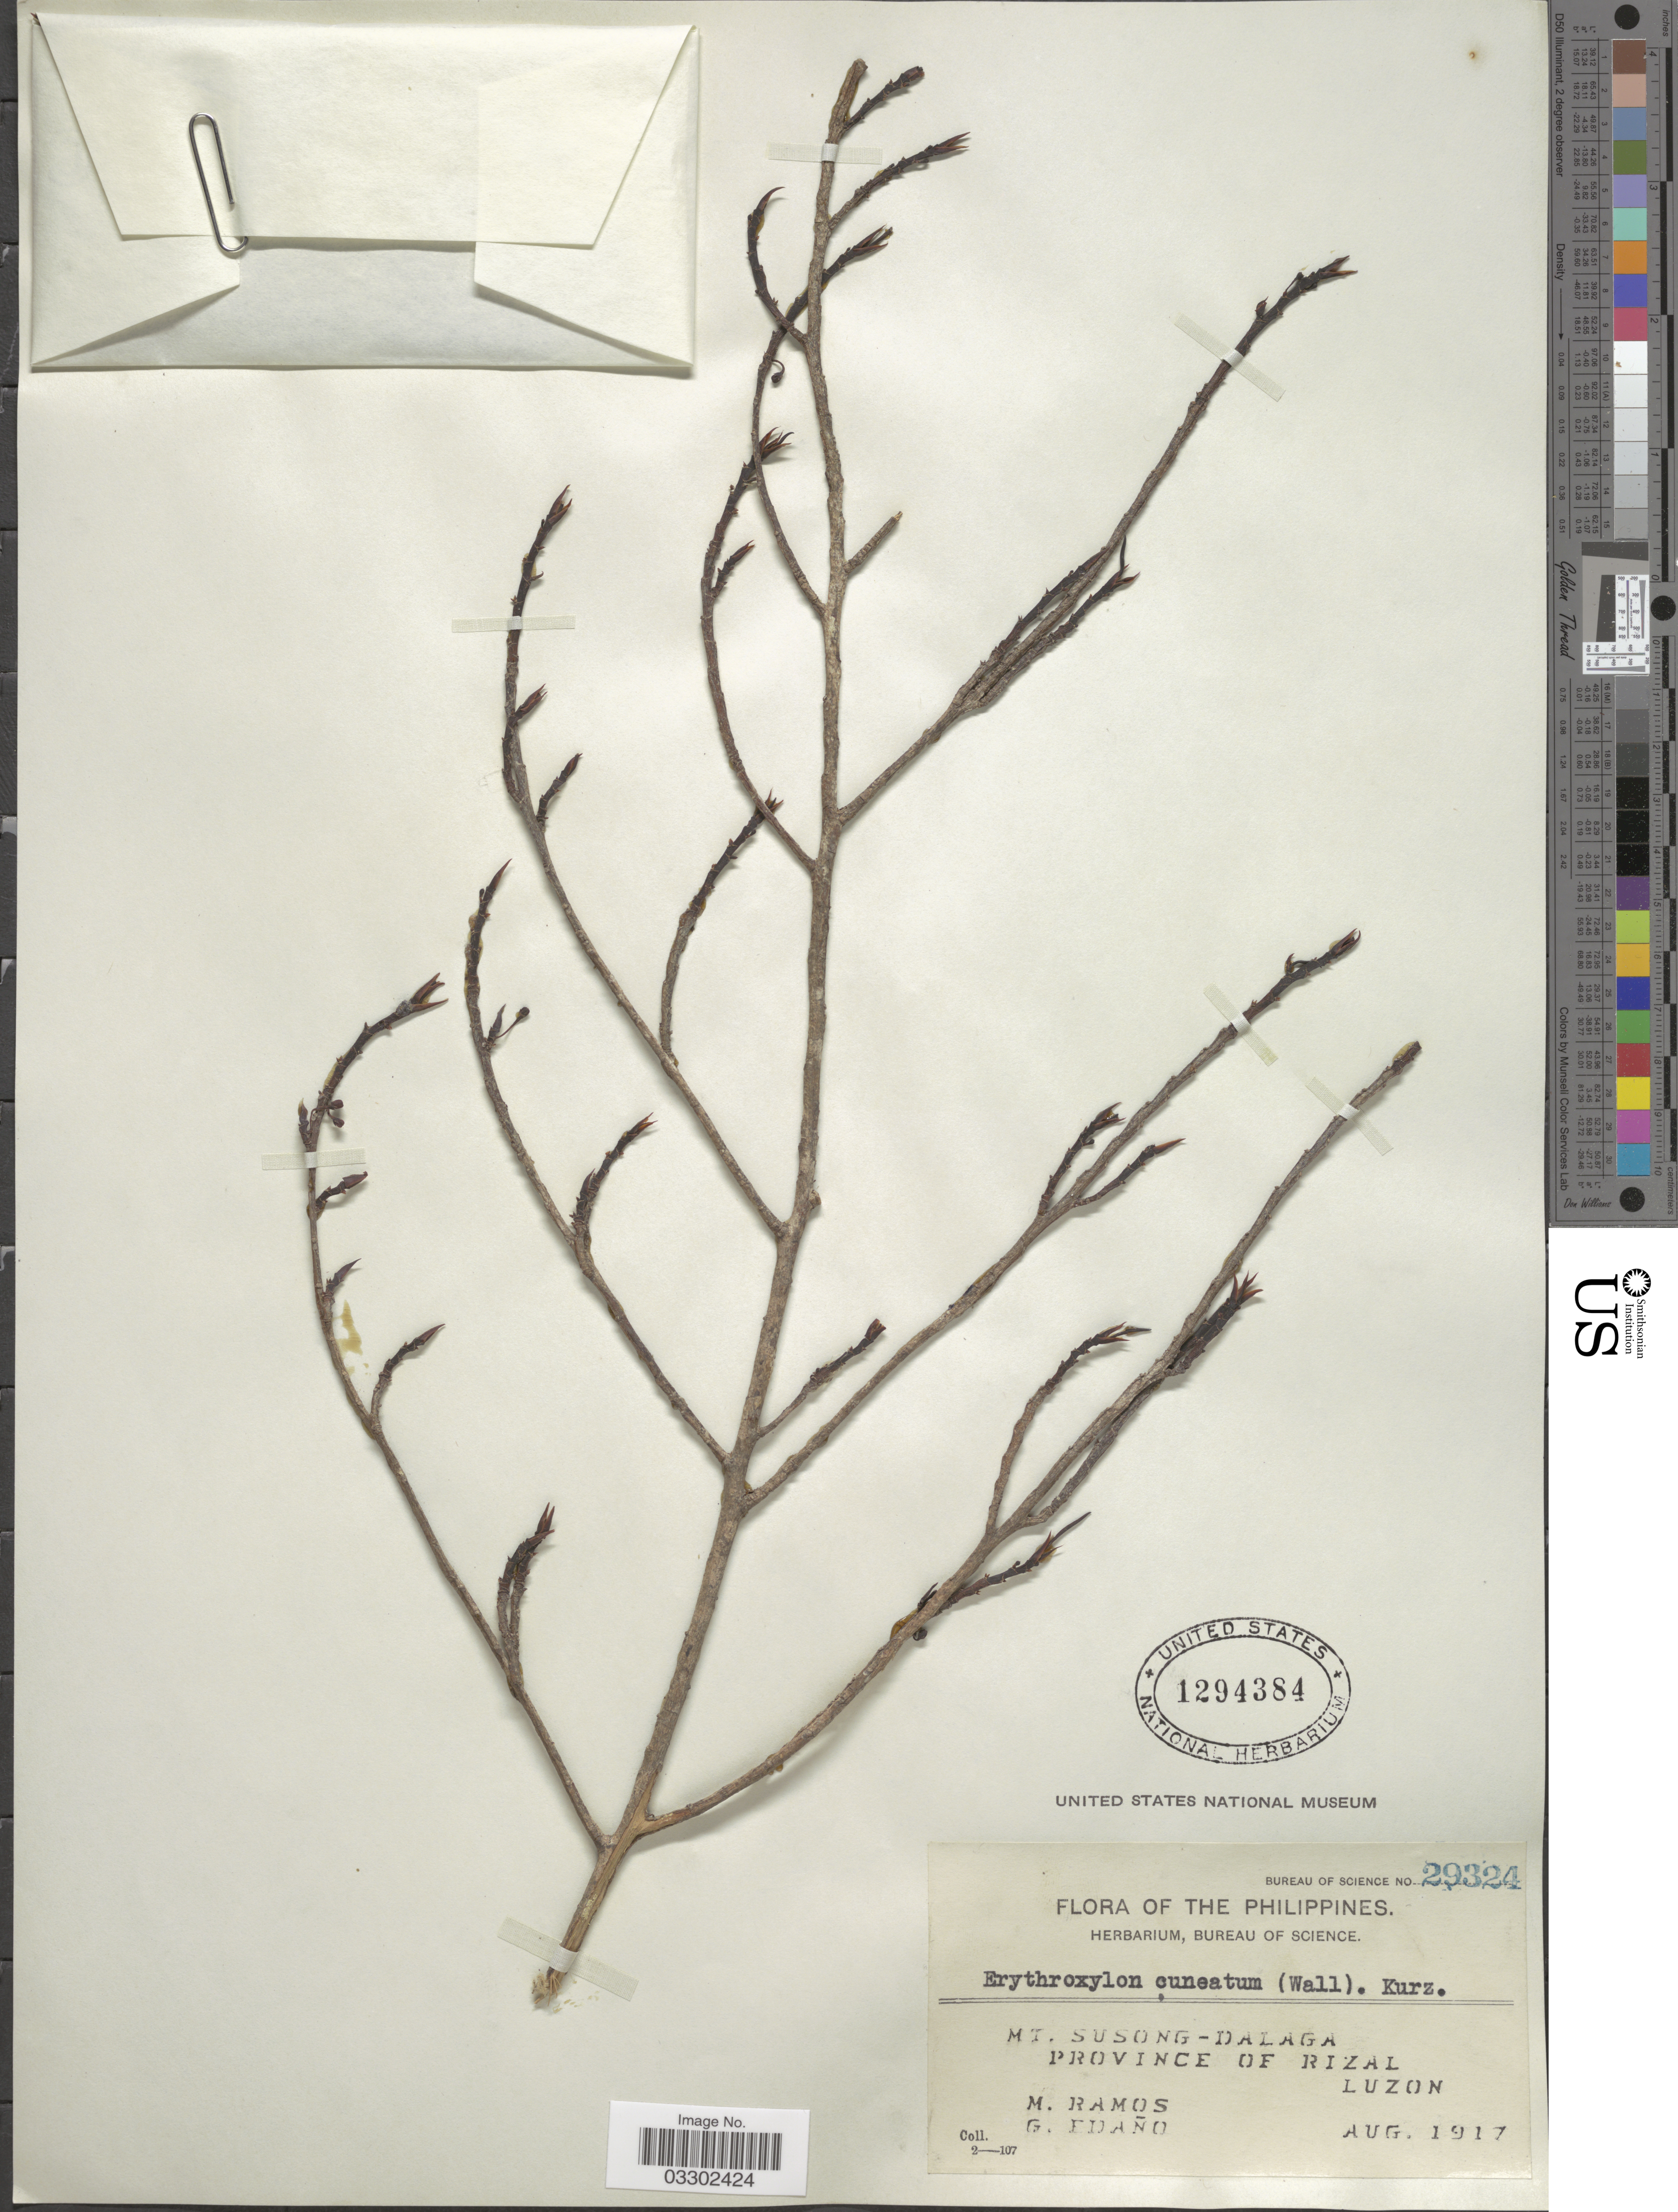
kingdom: Plantae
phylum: Tracheophyta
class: Magnoliopsida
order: Malpighiales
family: Erythroxylaceae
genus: Erythroxylum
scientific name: Erythroxylum cuneatum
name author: (Miq.) Kurz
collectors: M. Ramos & G. Edaño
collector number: Bureau of Science 29324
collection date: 1917-08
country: Philippines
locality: Mt. Susong - Dalaga. Province of Rizal, Luzon.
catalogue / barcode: US 1294384